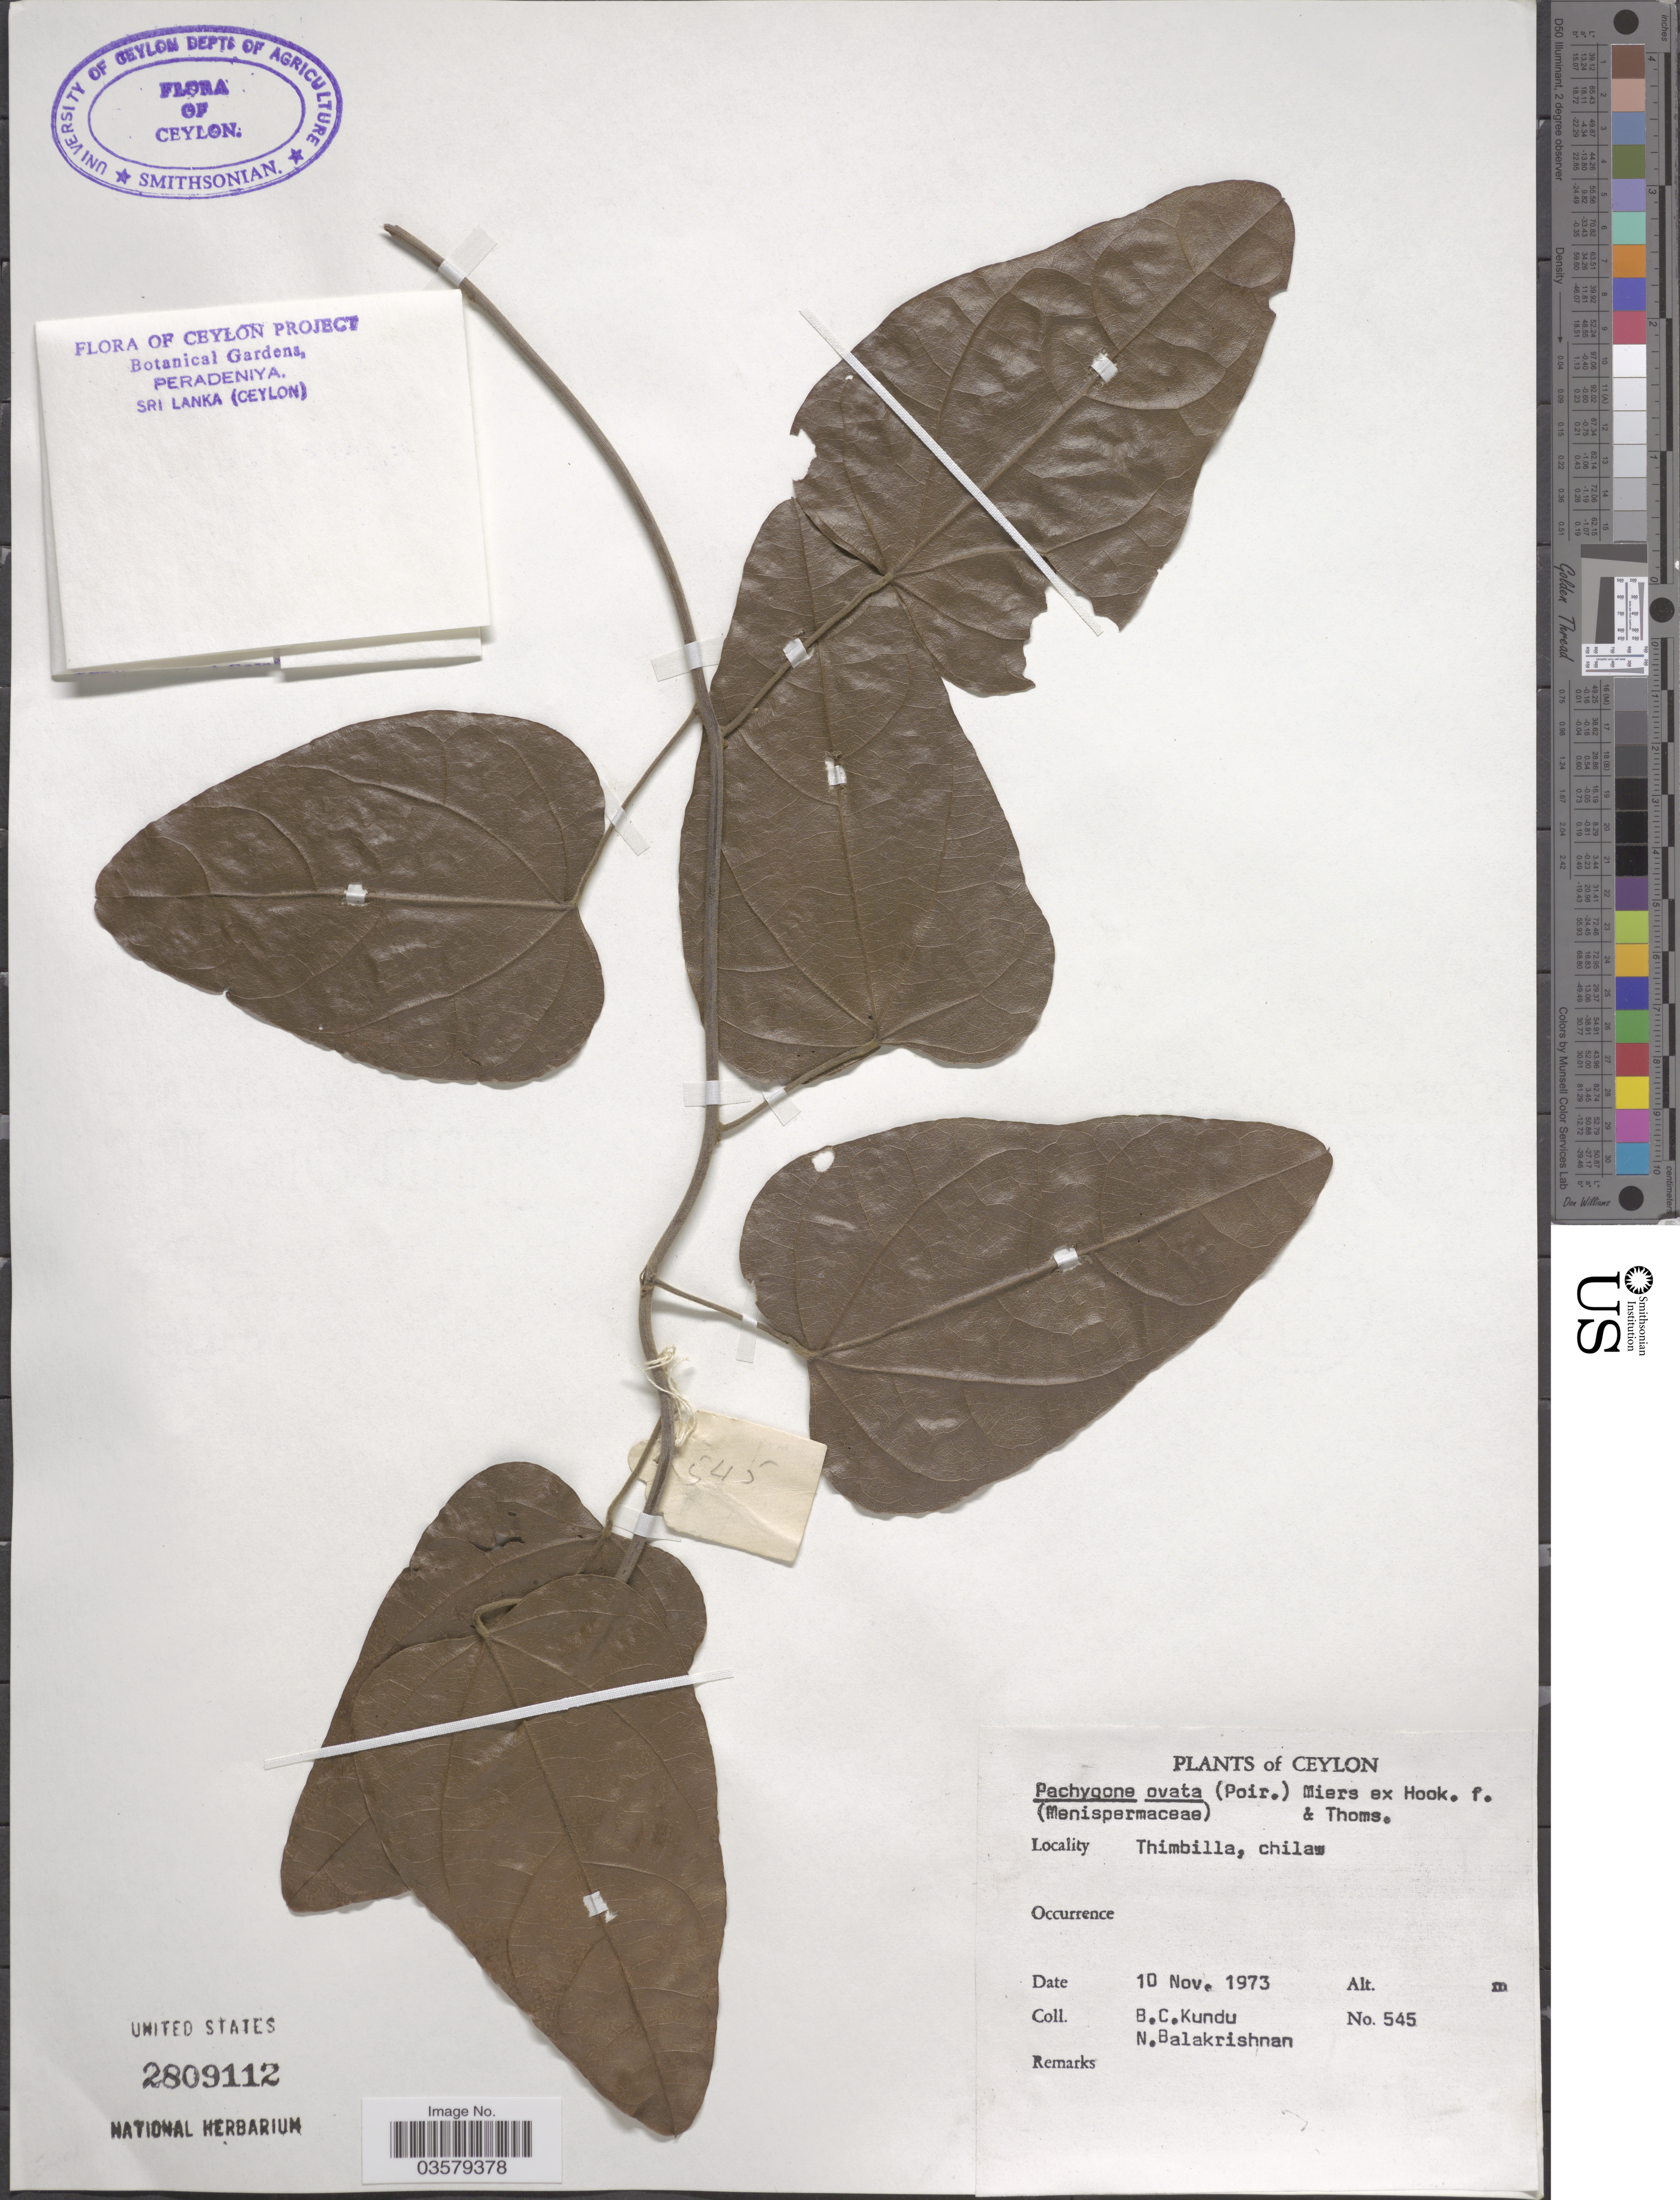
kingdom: Plantae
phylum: Tracheophyta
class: Magnoliopsida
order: Ranunculales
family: Menispermaceae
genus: Pachygone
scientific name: Pachygone ovata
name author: (Poir.) Diels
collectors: B. C. Kundu & N. Balakrishnan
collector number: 545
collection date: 1973-11-10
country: Sri Lanka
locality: Ceylon. Thimbilla, chilaw.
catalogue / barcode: US 2809112